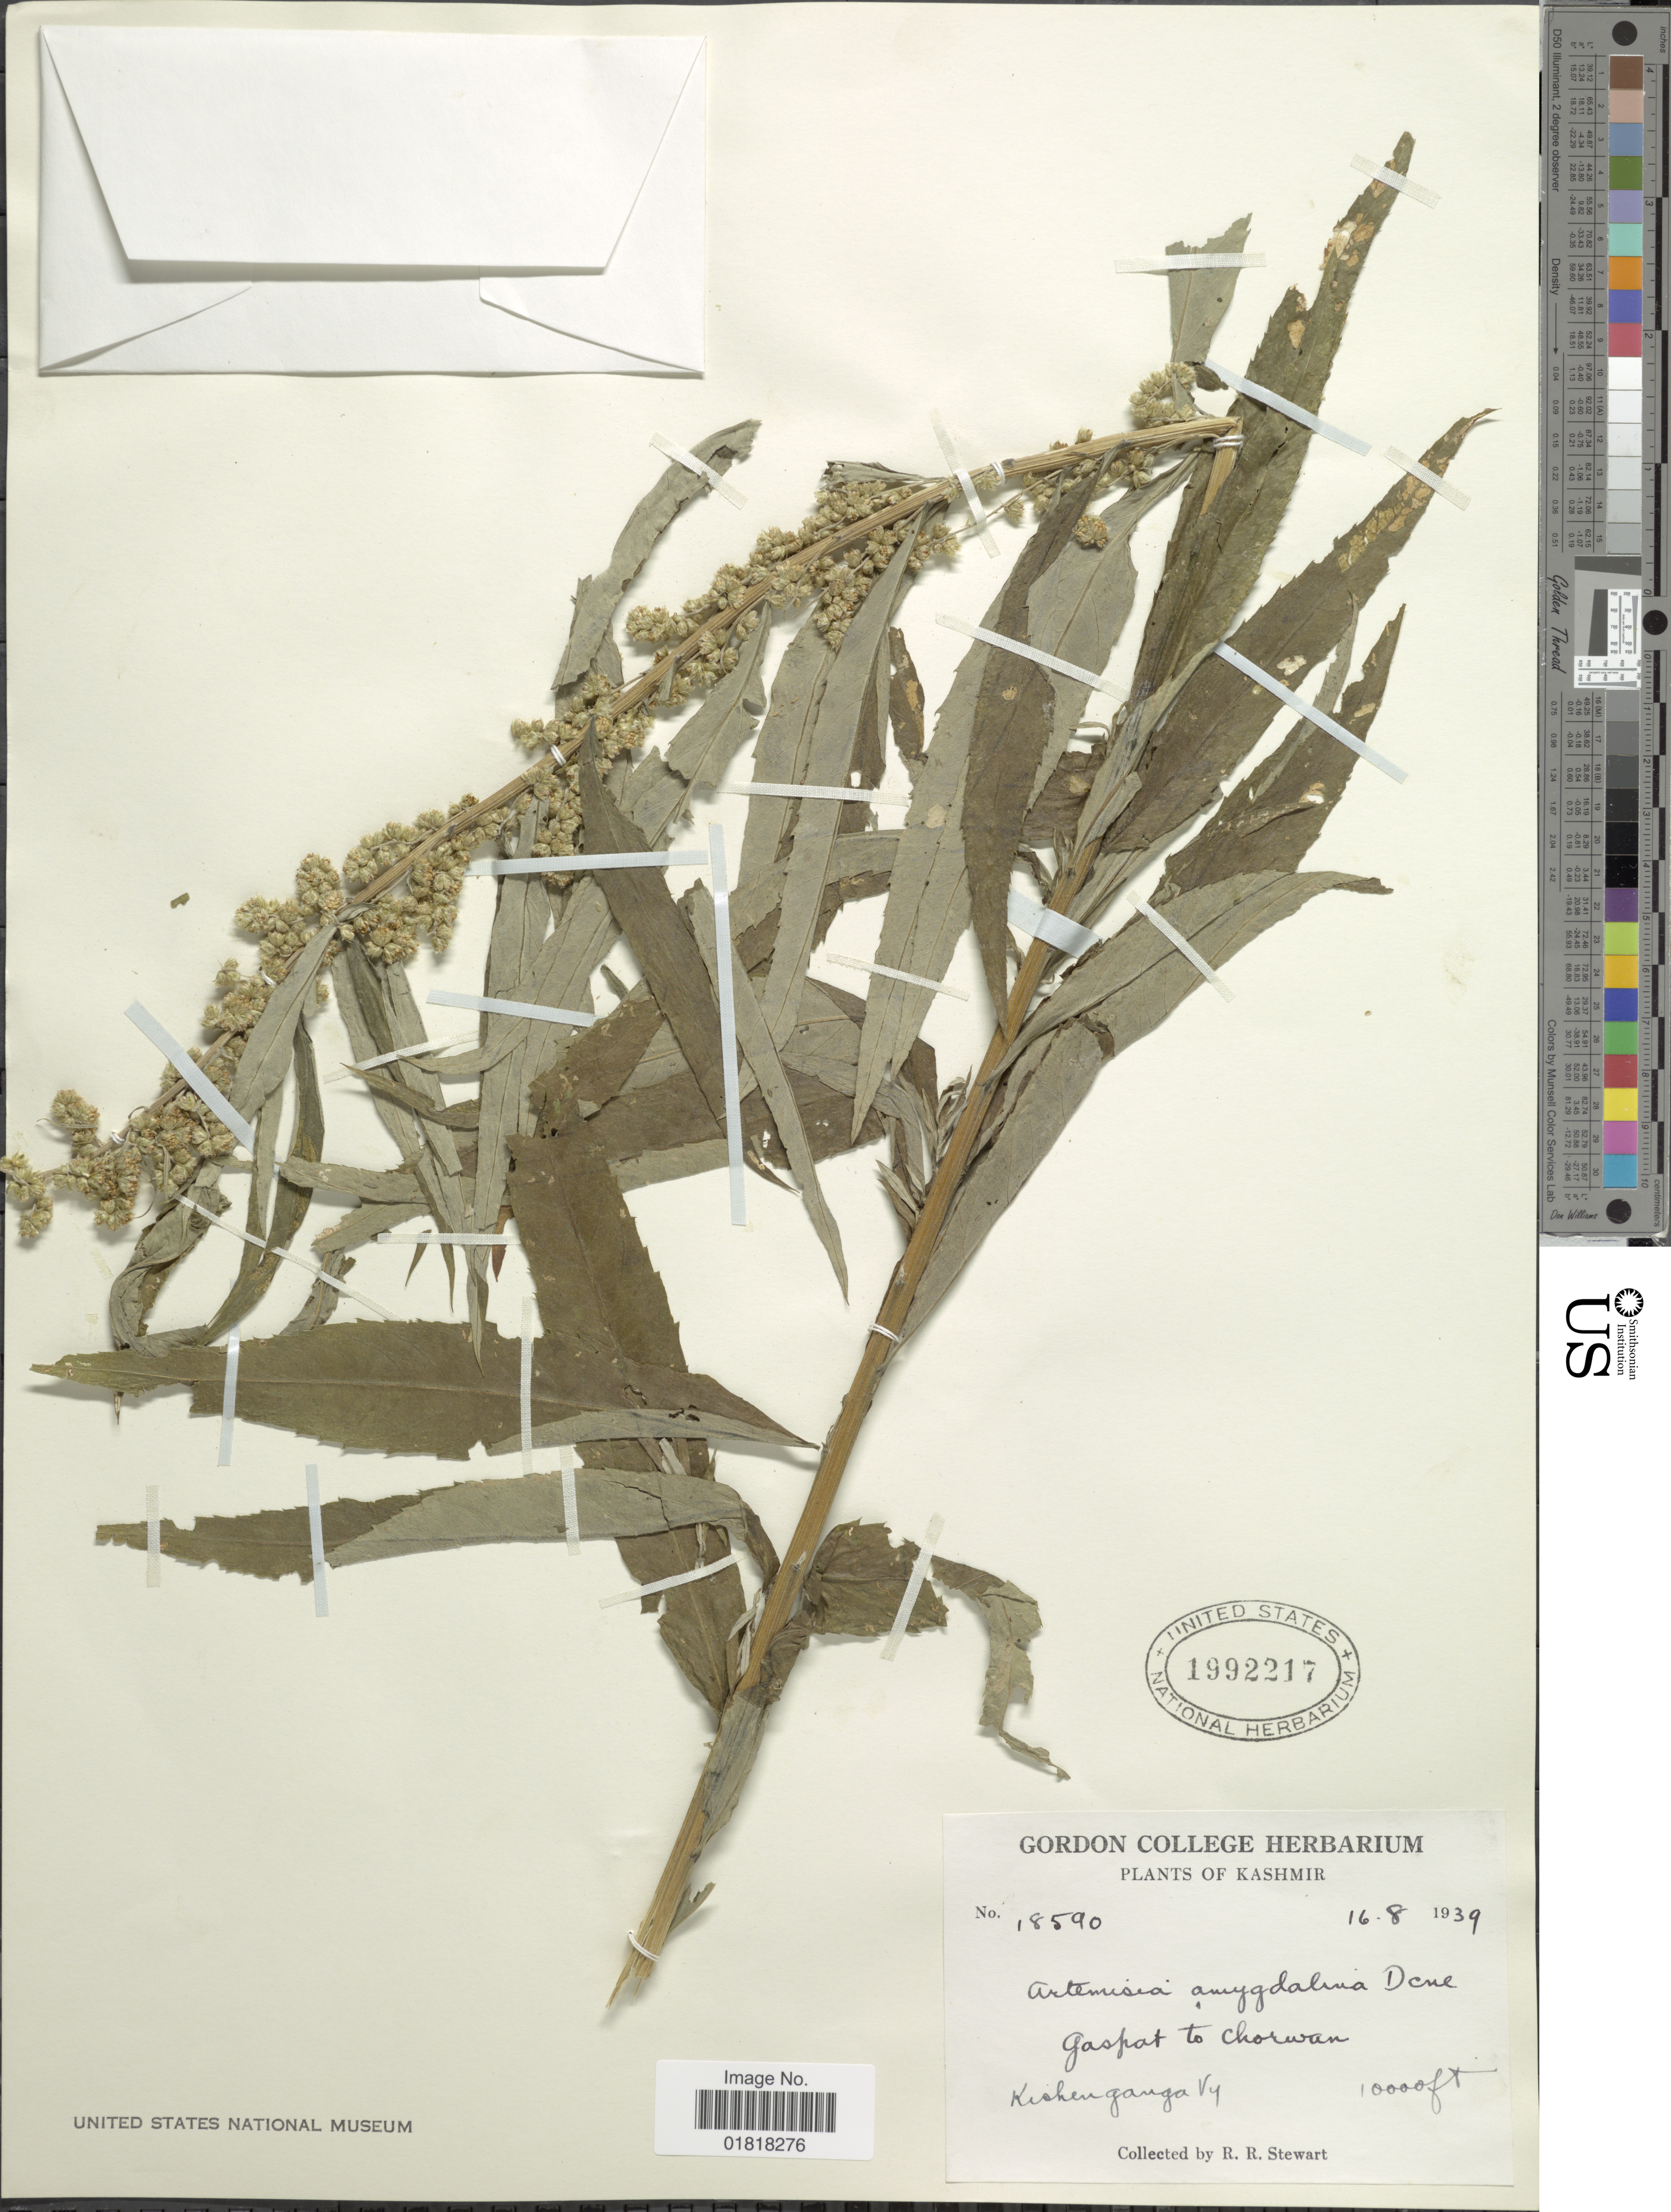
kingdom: Plantae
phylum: Tracheophyta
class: Magnoliopsida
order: Asterales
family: Asteraceae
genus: Artemisia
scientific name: Artemisia amygdalina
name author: Decne.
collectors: R. R. Stewart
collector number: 18590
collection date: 1939-08-16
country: India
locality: Gaspat to Chorwan, Kishenganga Vy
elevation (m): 3048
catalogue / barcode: US 1992217